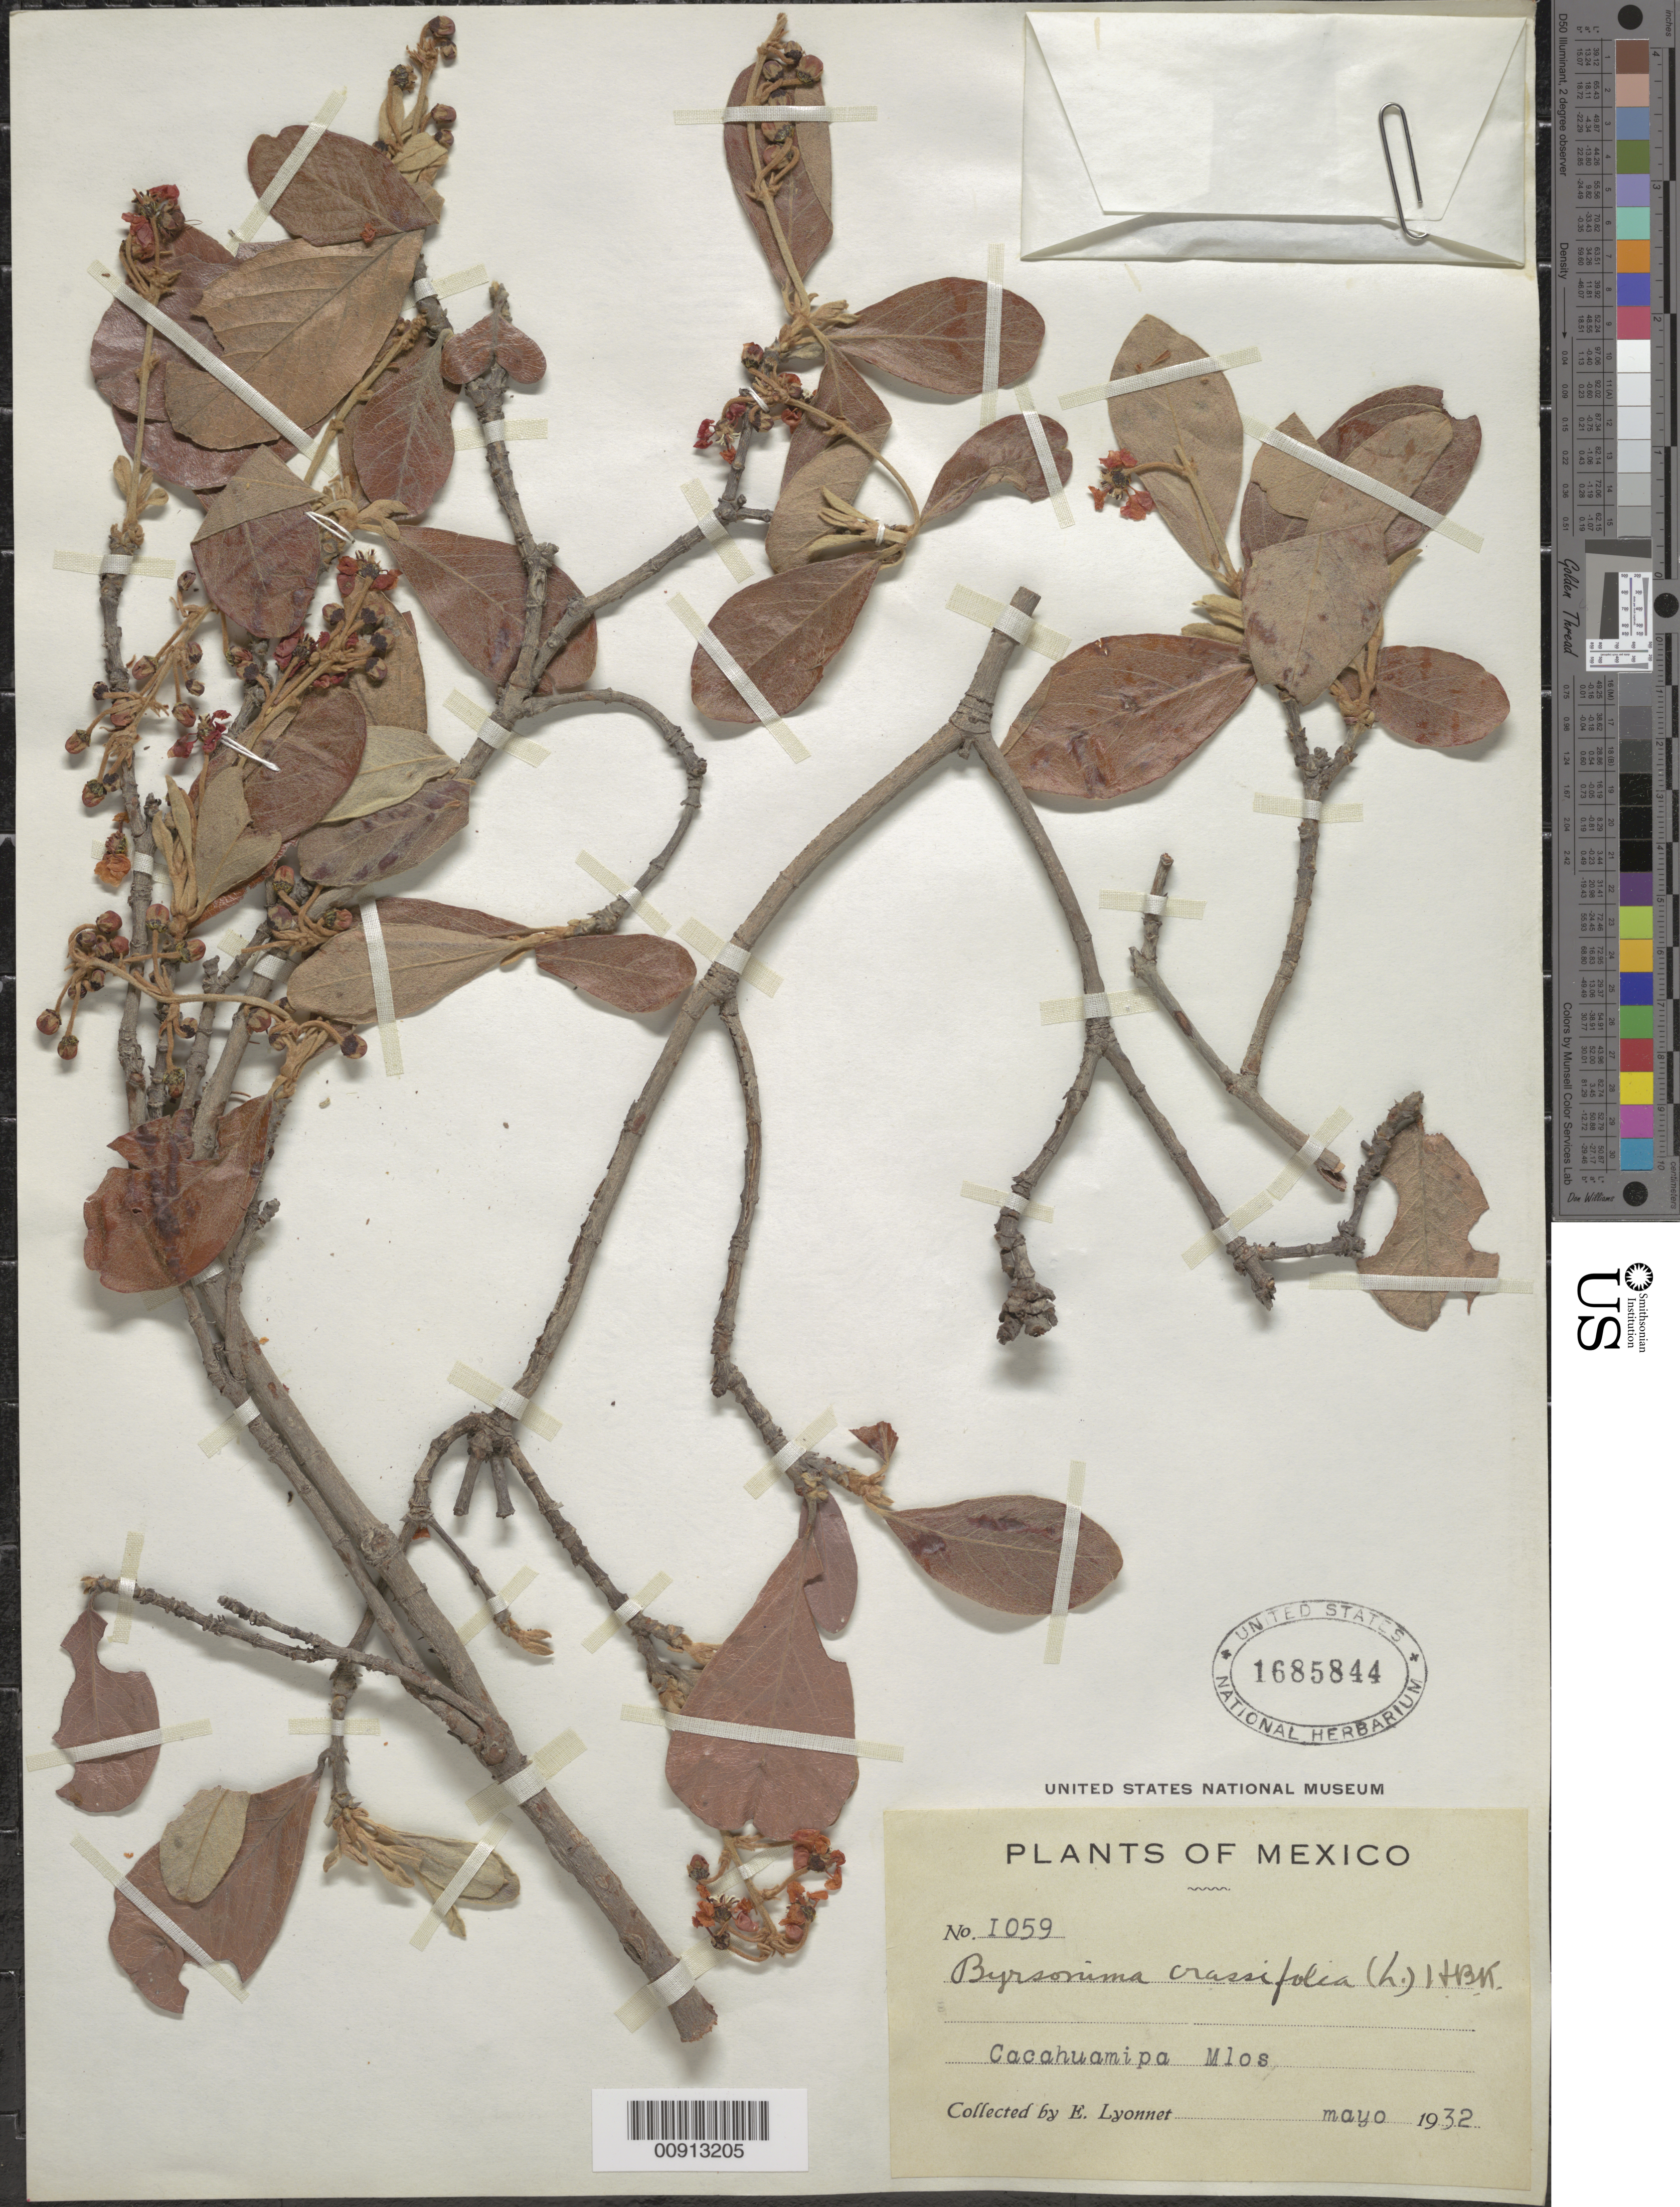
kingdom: Plantae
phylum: Tracheophyta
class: Magnoliopsida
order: Malpighiales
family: Malpighiaceae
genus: Byrsonima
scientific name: Byrsonima crassifolia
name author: (L.) Kunth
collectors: Bro. E. Lyonnet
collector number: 1059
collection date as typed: May 1932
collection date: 1932-05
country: Mexico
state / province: Morelos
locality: Cacahuamipa, Morelos.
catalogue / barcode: US 1685844